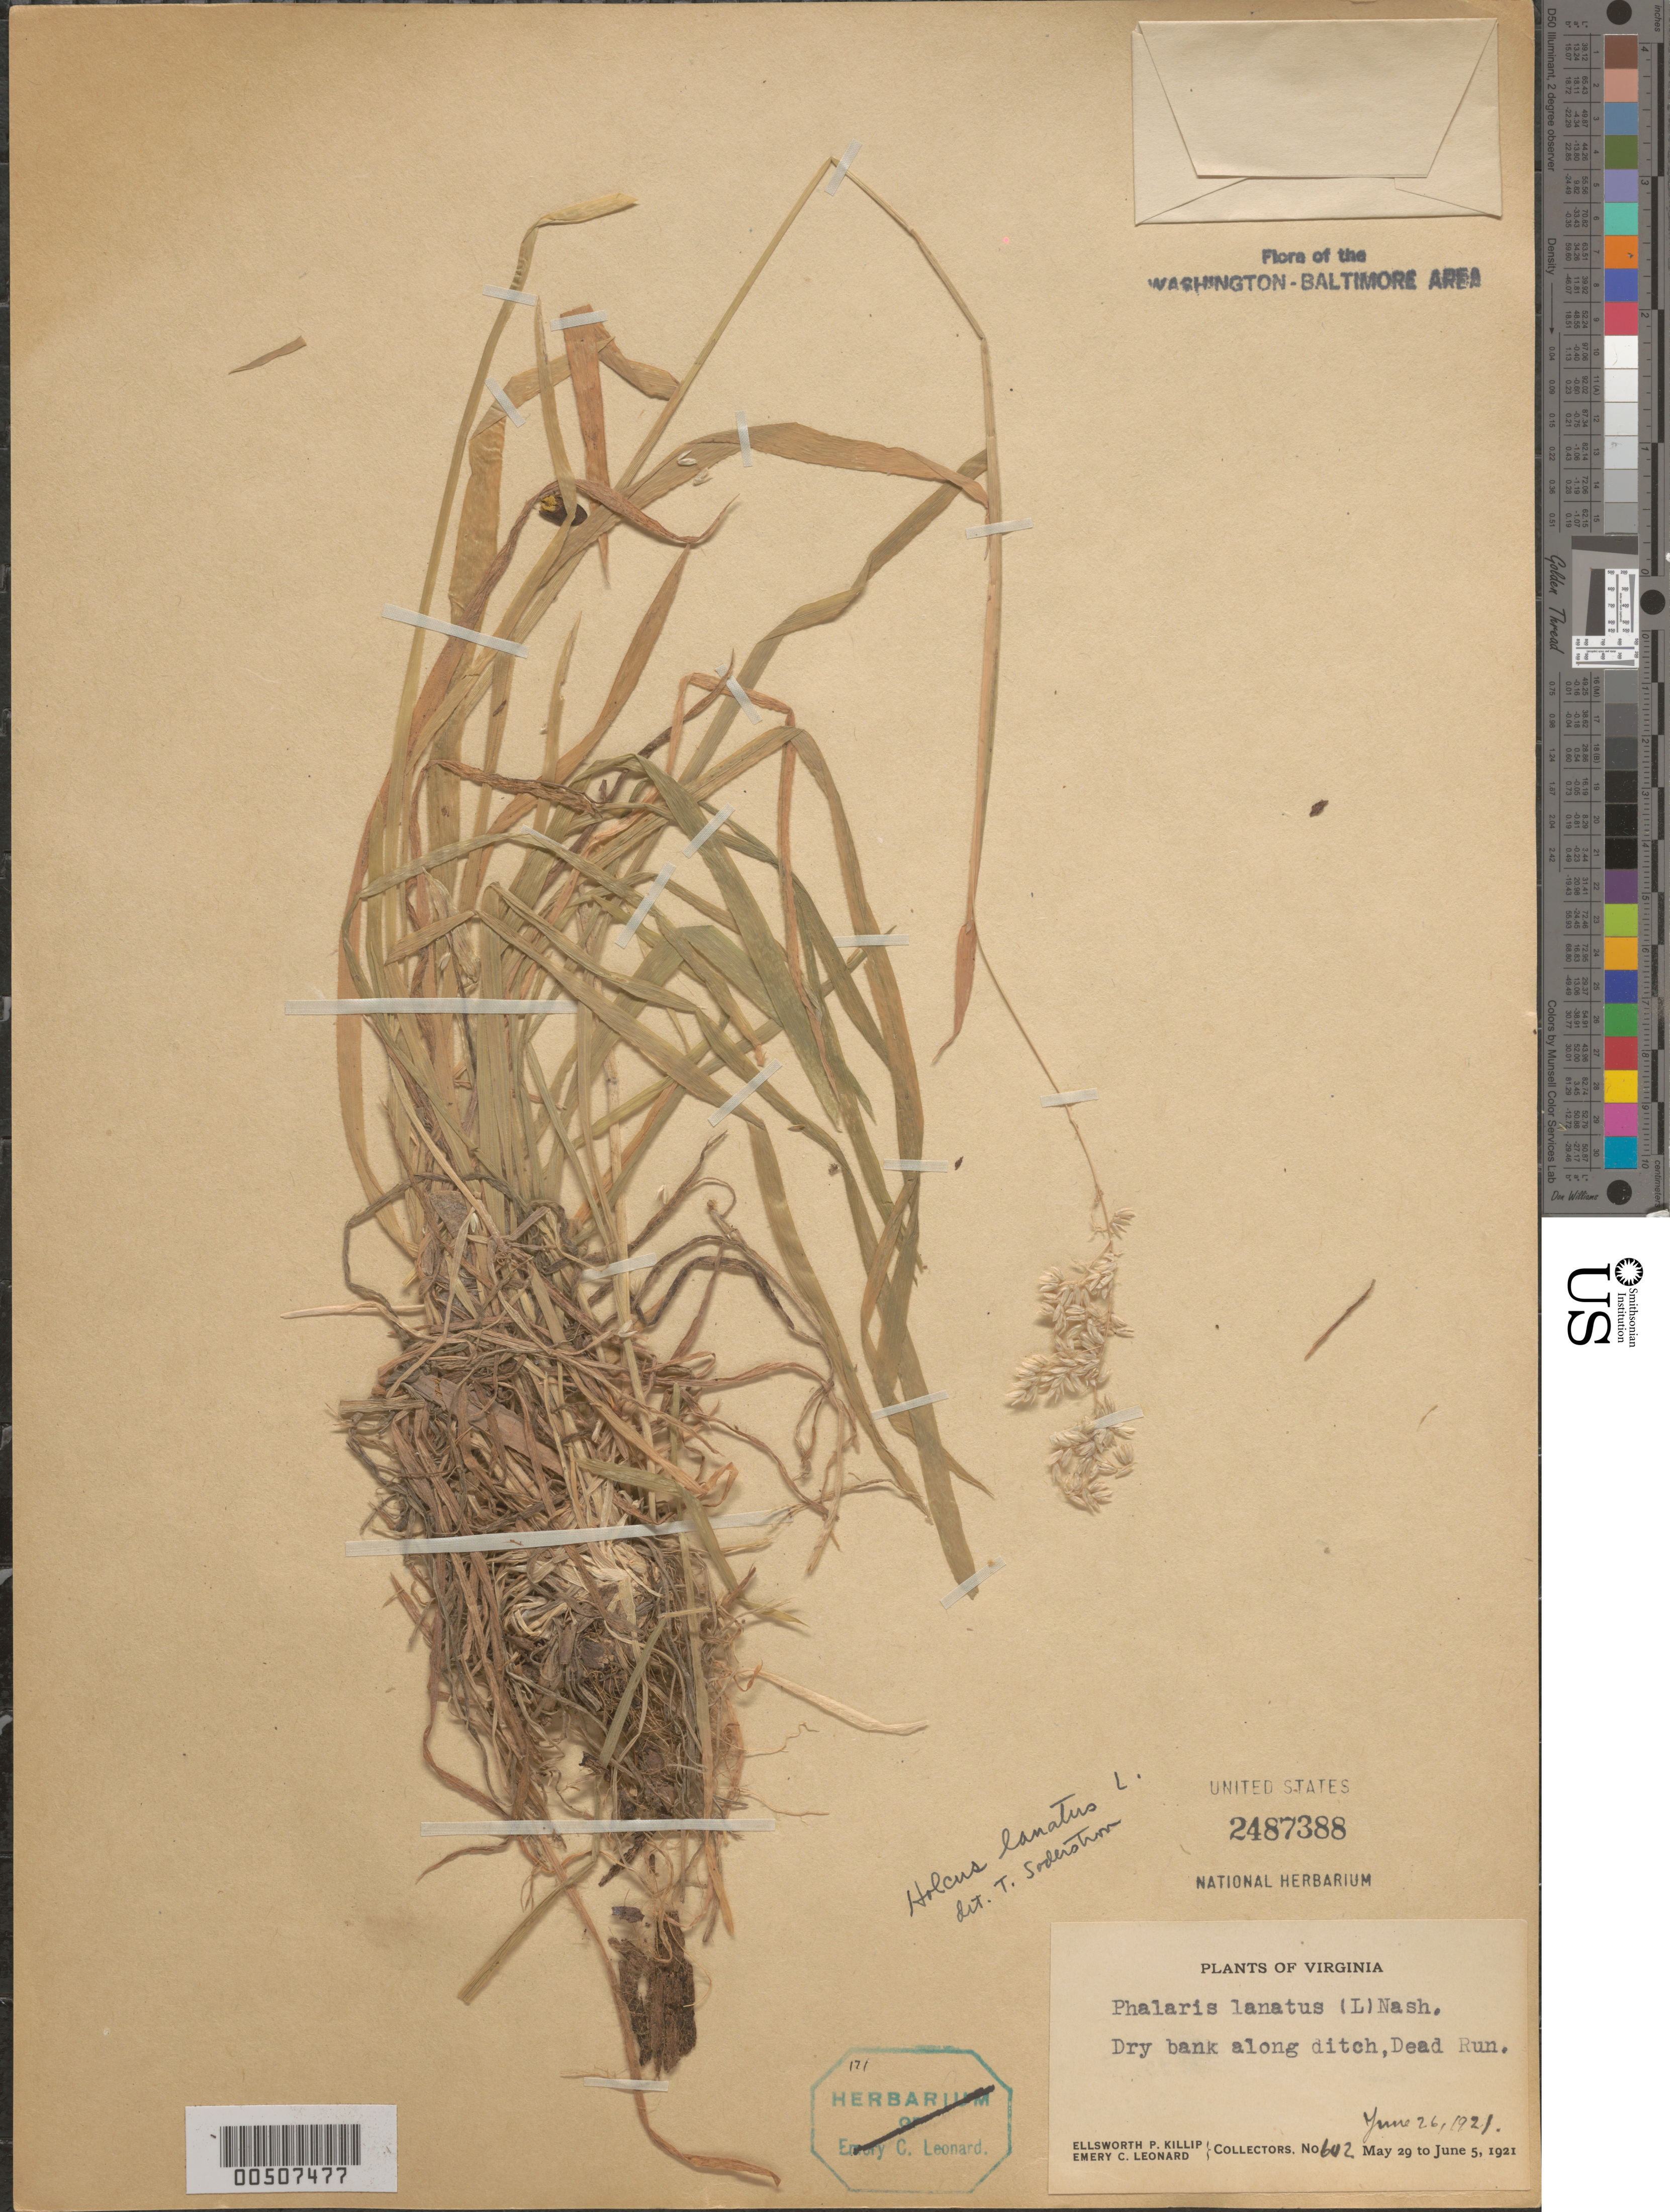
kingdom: Plantae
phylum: Tracheophyta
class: Liliopsida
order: Poales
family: Poaceae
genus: Holcus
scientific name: Holcus lanatus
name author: L.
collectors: E. P. Killip & E. C. Leonard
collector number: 642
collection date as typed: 26 Jun 1921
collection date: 1921-06-26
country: United States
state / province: Virginia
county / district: Fairfax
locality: Dead Run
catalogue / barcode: US 2487388